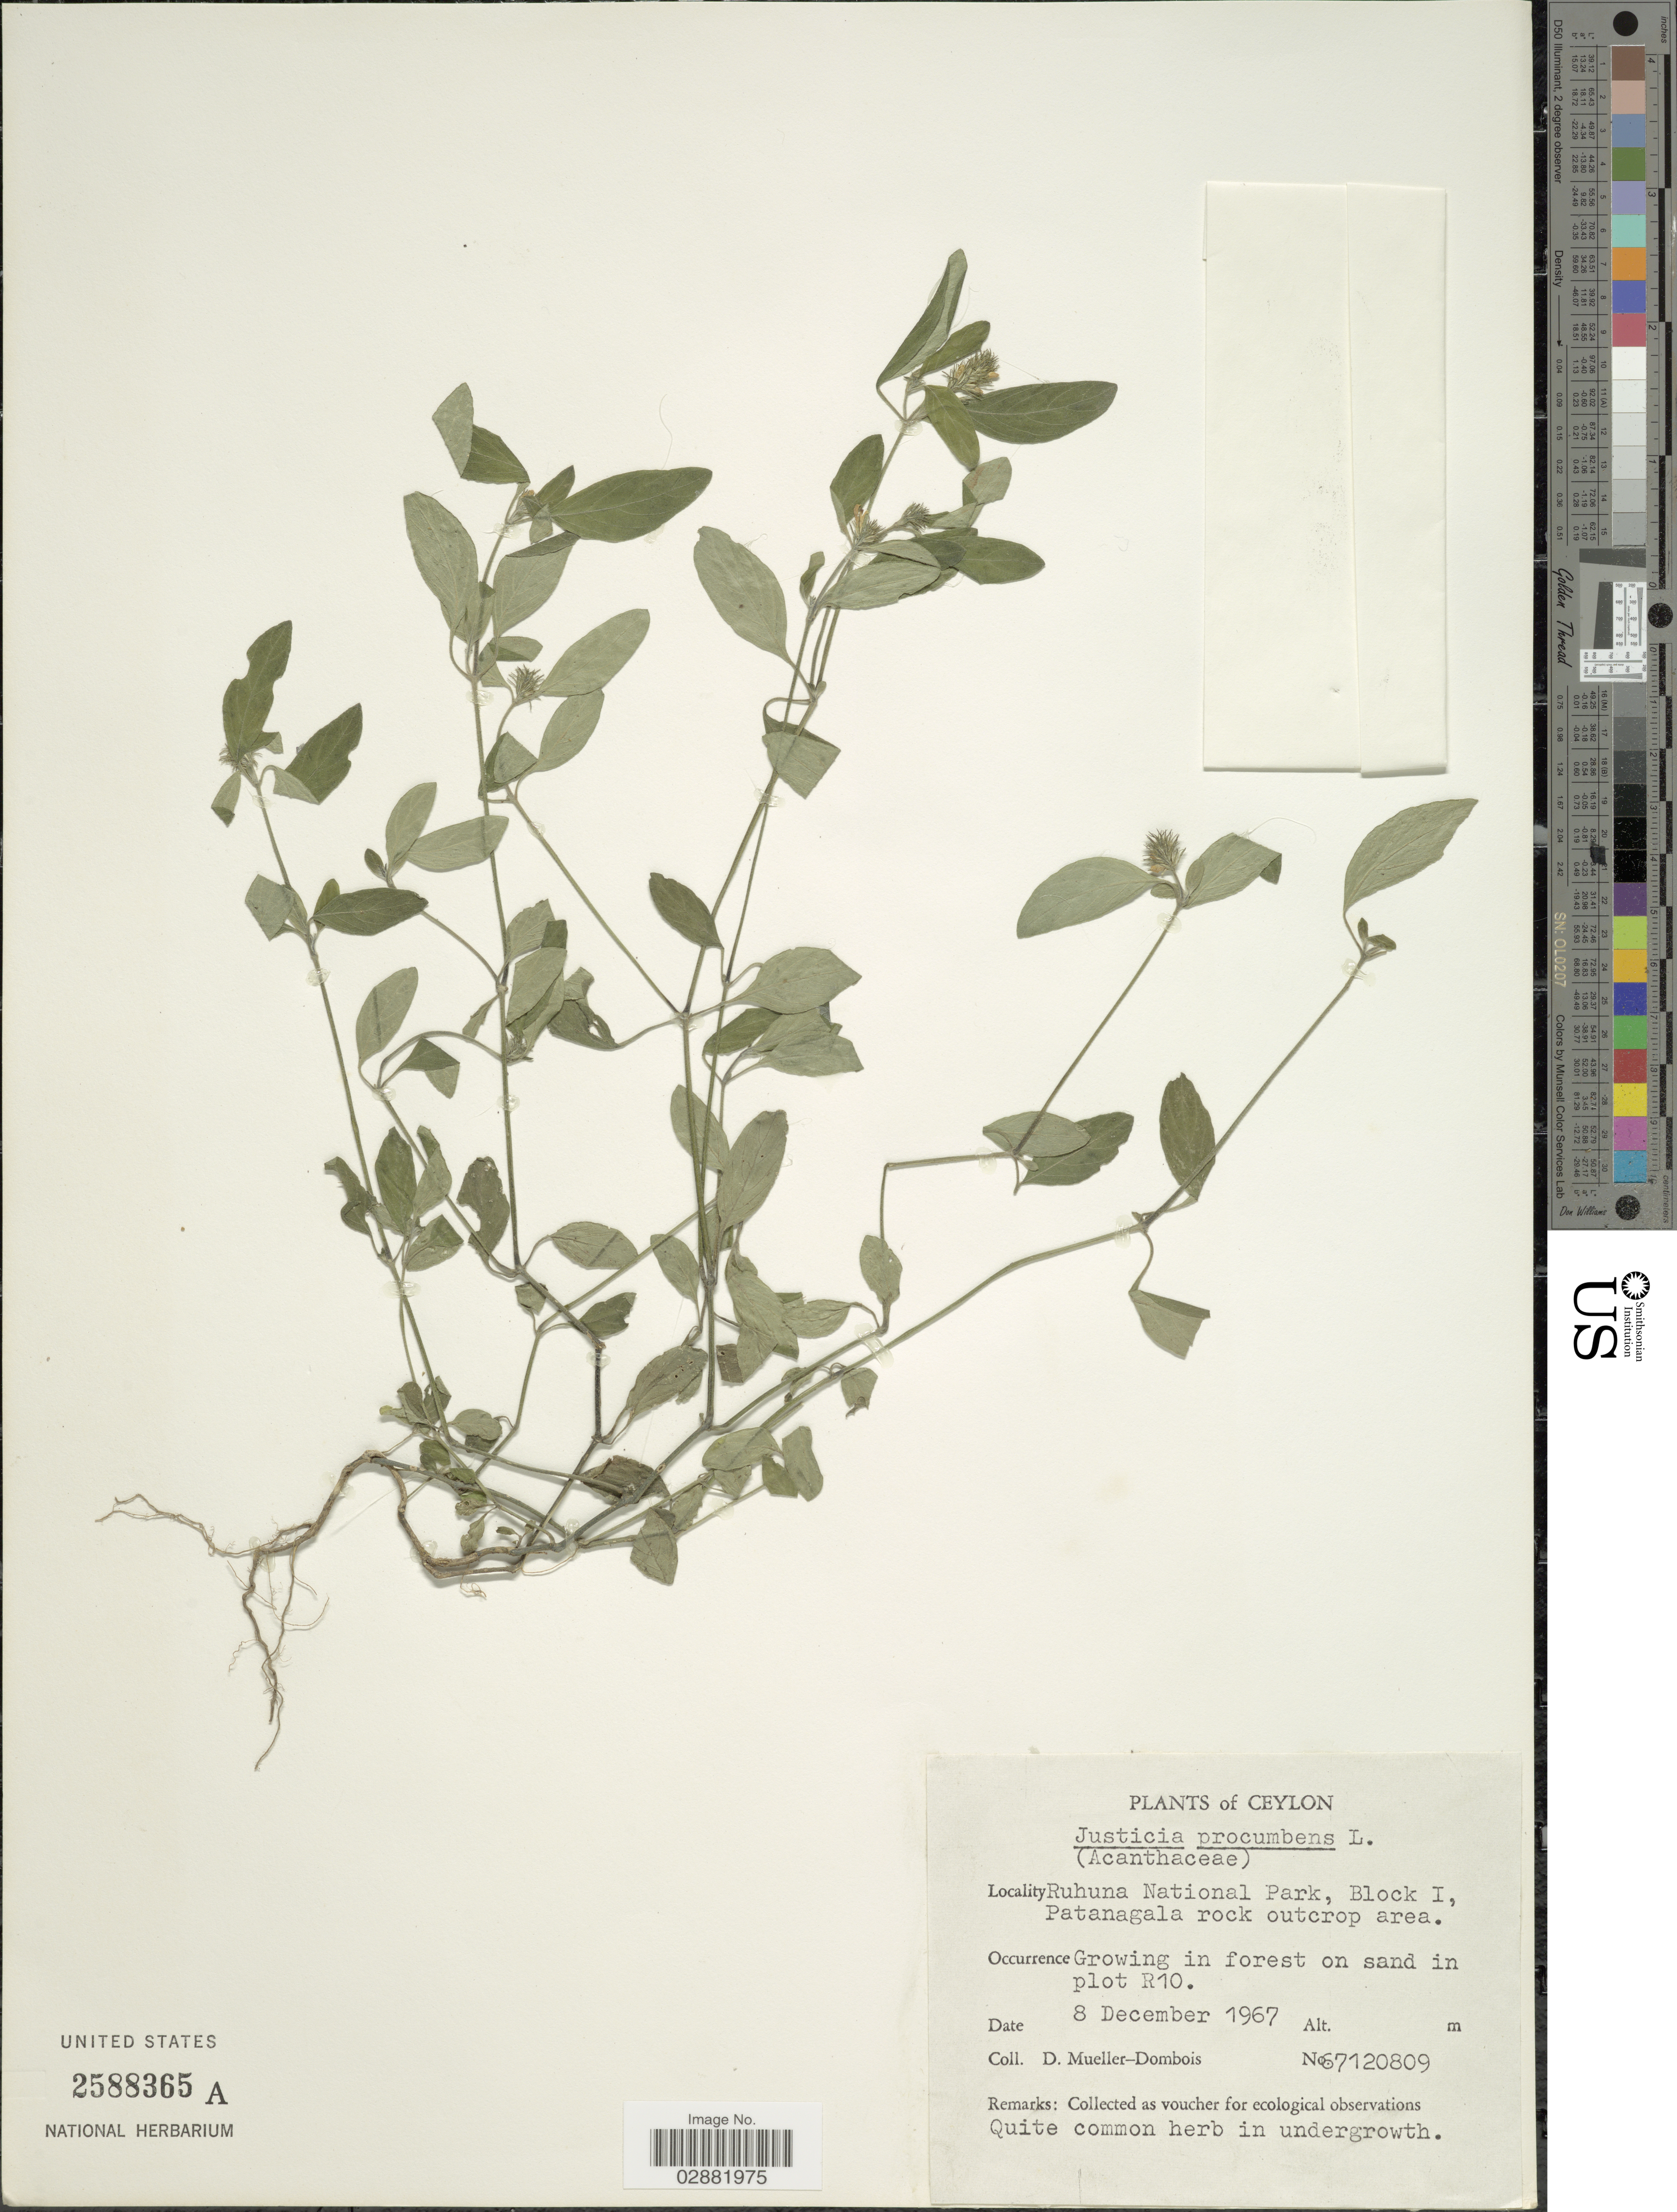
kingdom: Plantae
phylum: Tracheophyta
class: Magnoliopsida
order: Lamiales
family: Acanthaceae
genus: Justicia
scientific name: Justicia procumbens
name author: L.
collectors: D. Mueller-Dombois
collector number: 67120809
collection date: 1967-12-08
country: Sri Lanka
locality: Ceylon, Ruhuna National Park, Block I, Patanagala rock outcrop area.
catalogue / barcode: US 2588365A